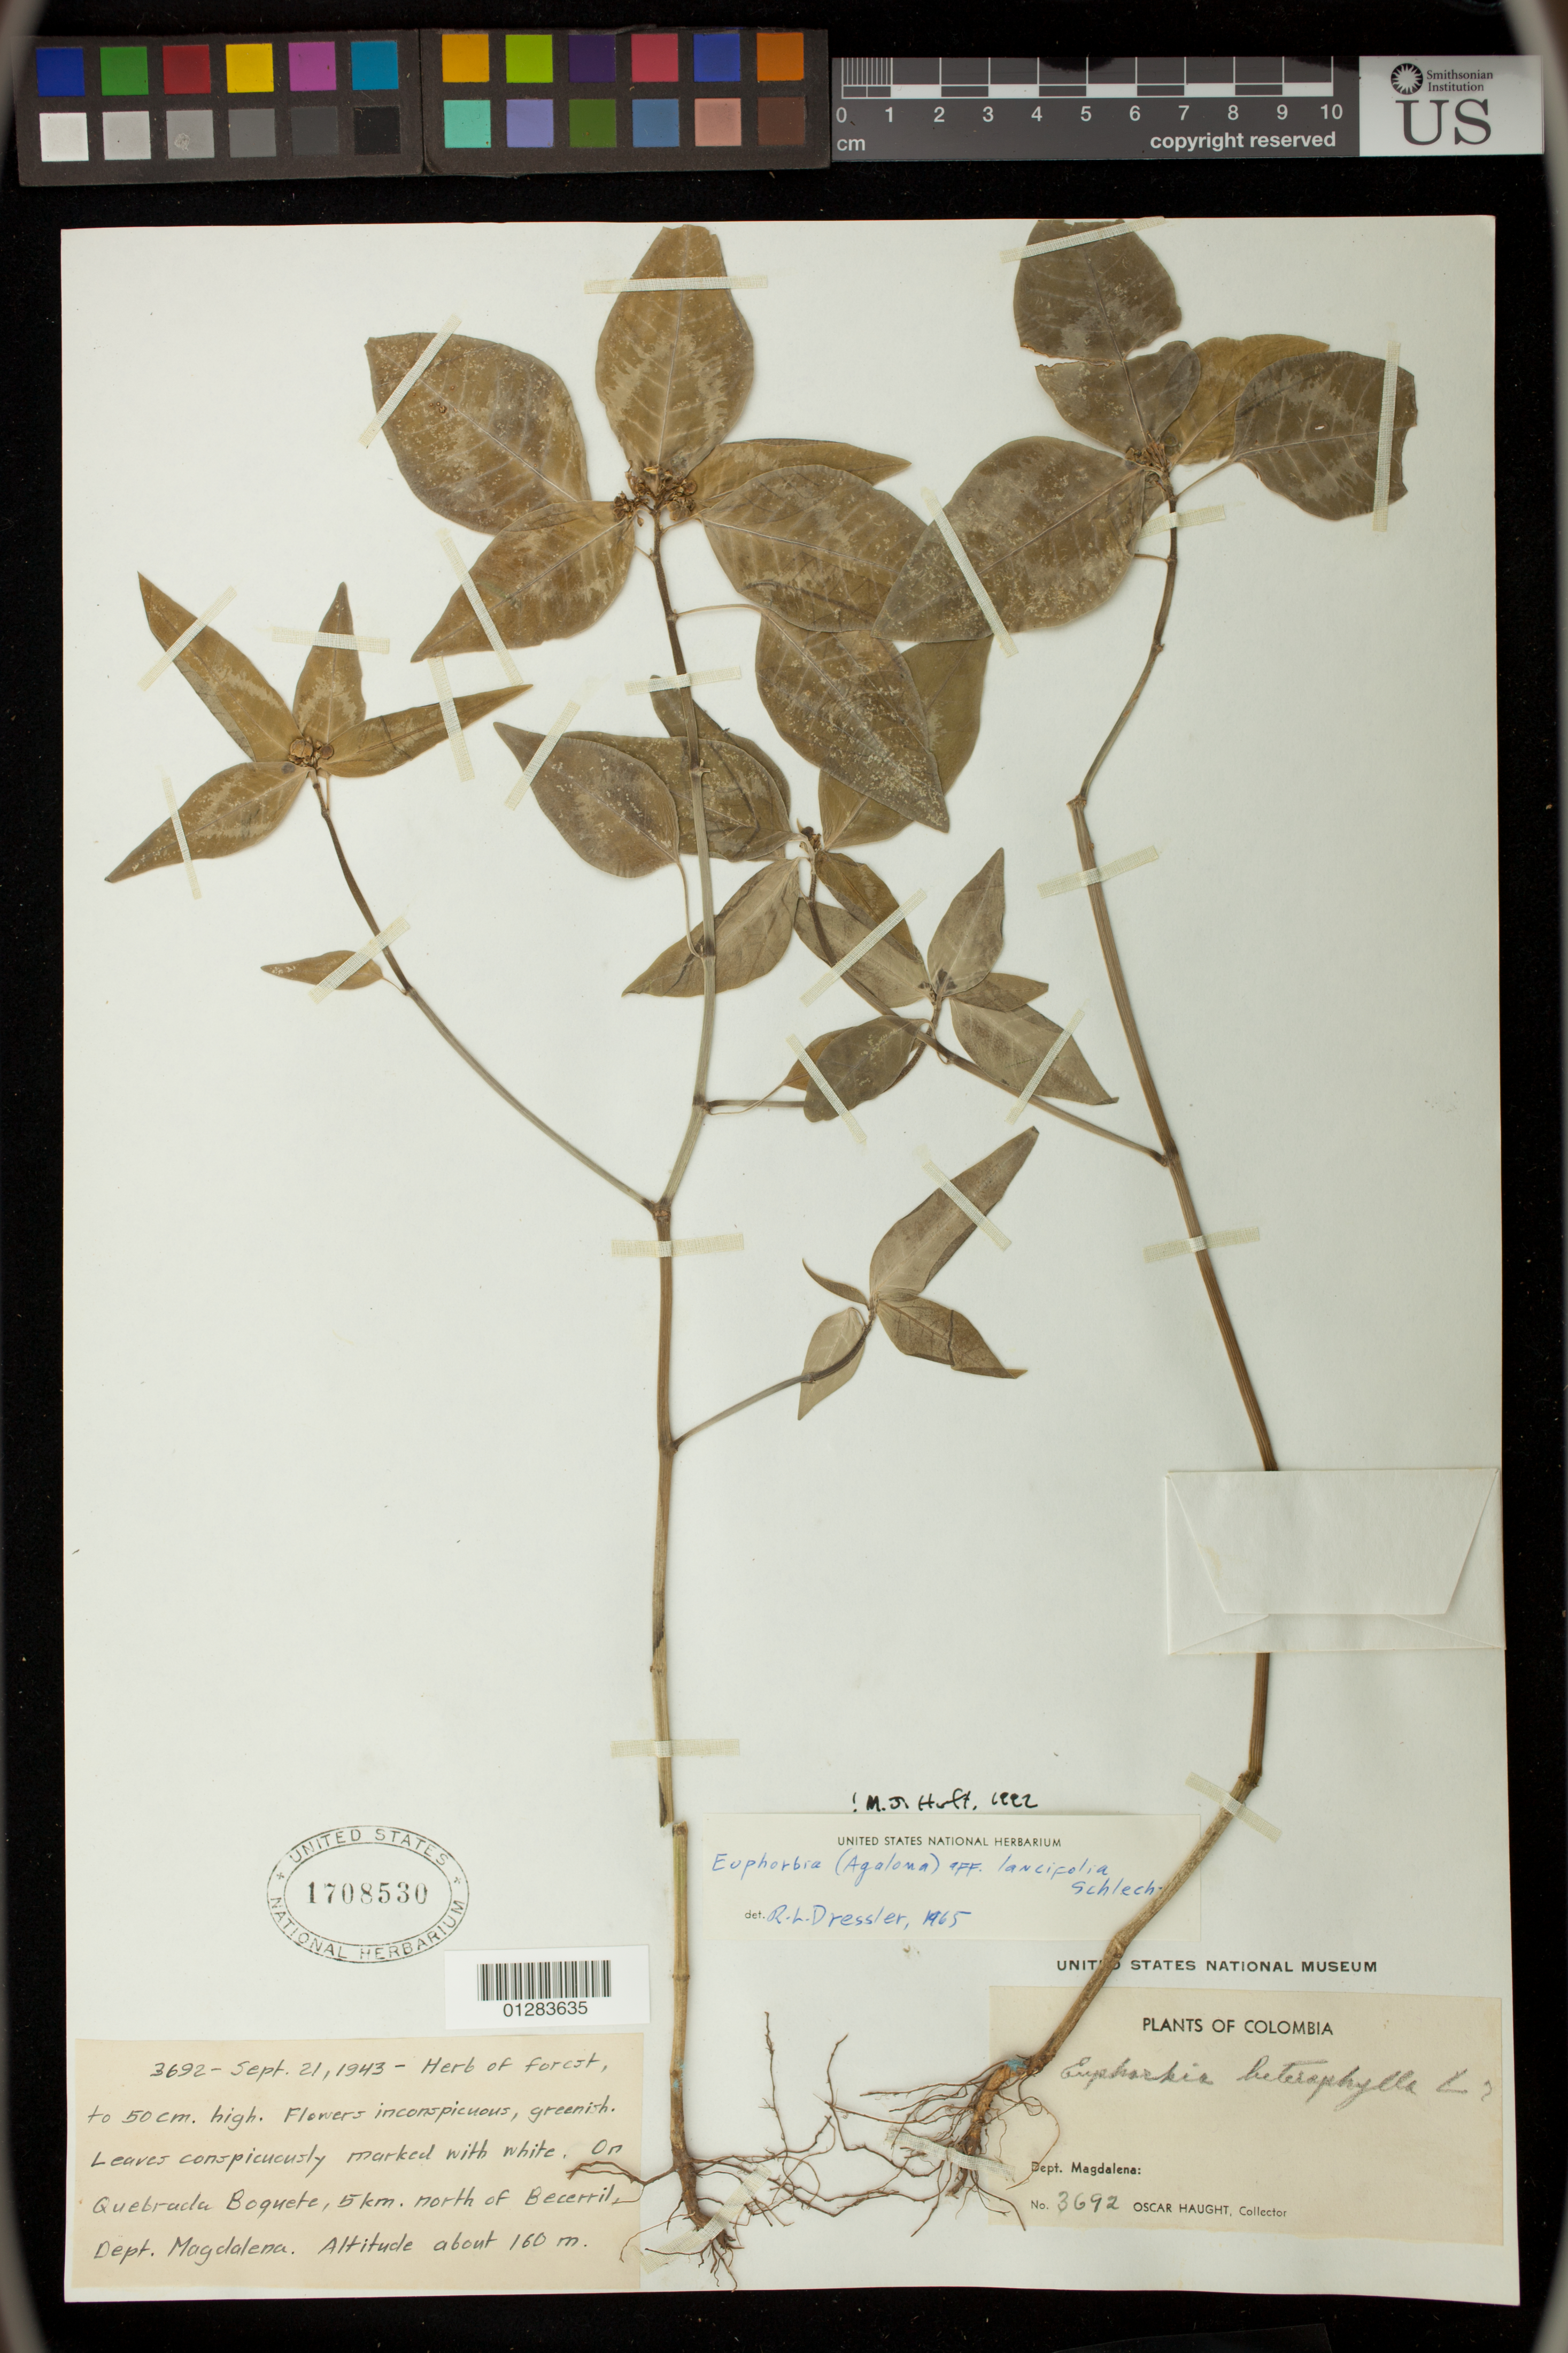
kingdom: Plantae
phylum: Tracheophyta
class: Magnoliopsida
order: Malpighiales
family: Euphorbiaceae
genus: Euphorbia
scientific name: Euphorbia lancifolia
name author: Schltdl.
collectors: O. Haught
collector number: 3692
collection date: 1943-09-21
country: Colombia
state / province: Magdalena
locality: On Quebrada Boquete, 5 km north of Becerril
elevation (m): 160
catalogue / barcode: US 1708530